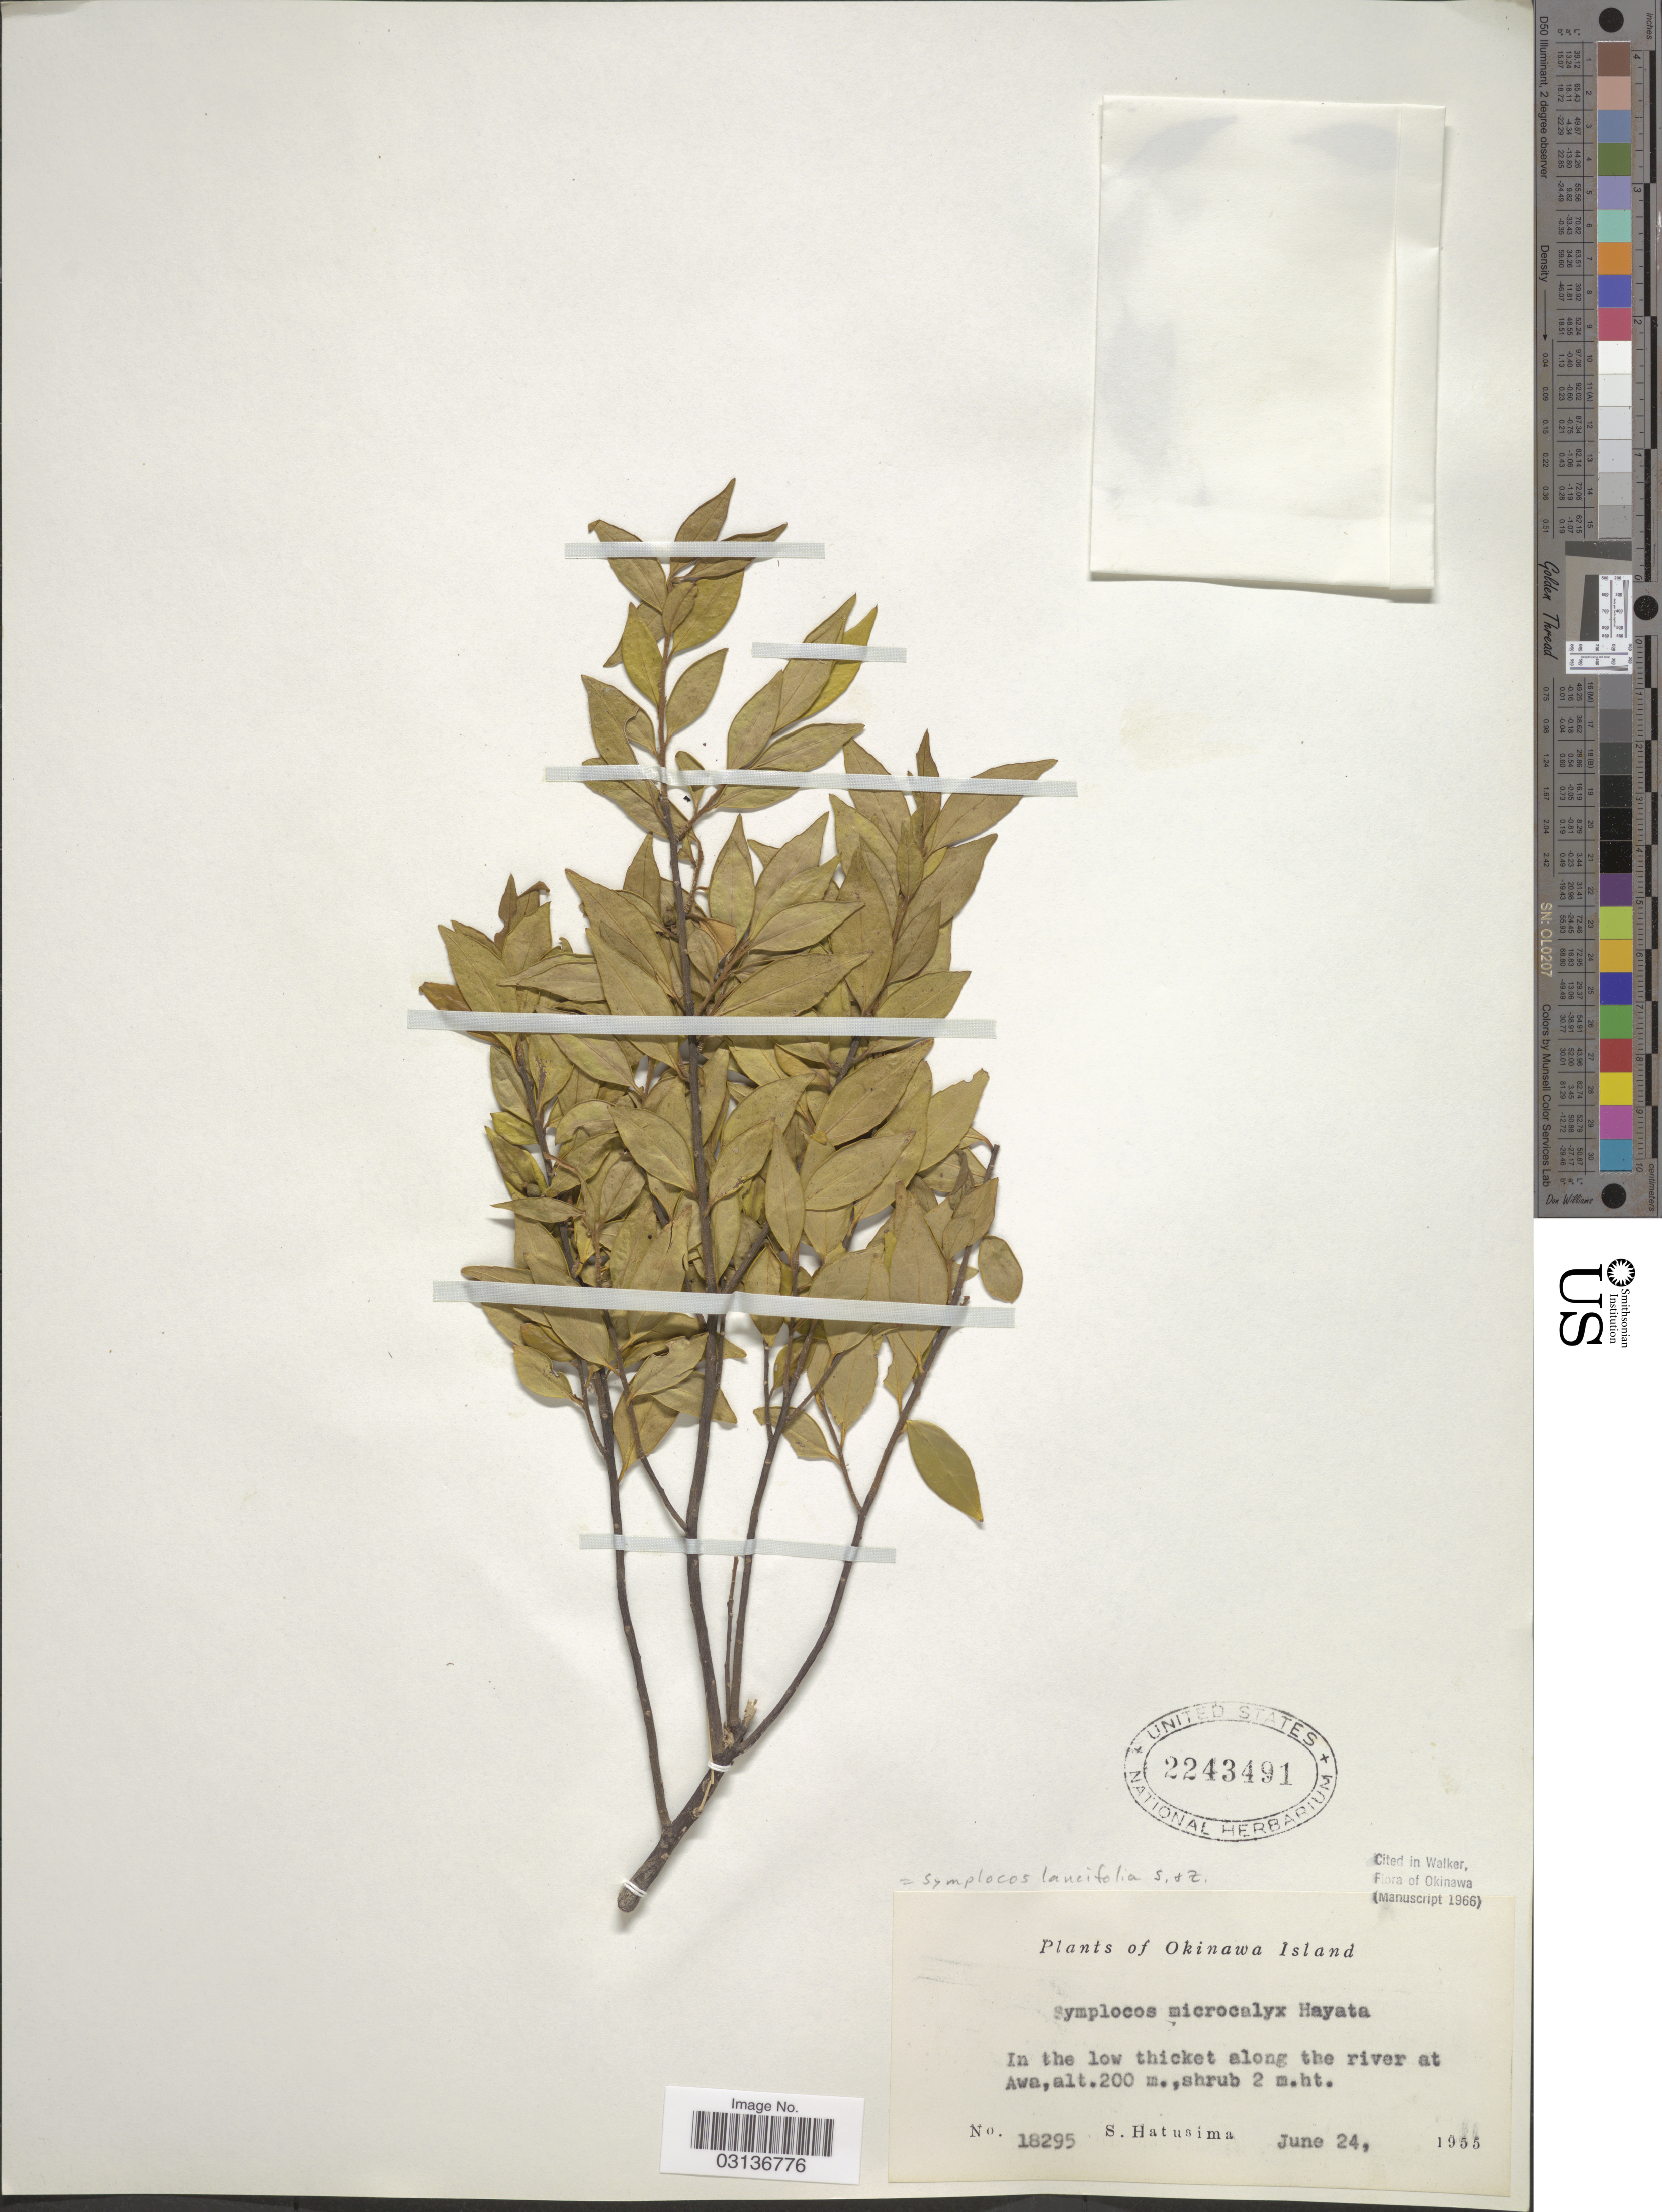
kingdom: Plantae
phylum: Tracheophyta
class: Magnoliopsida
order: Ericales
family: Symplocaceae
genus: Symplocos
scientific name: Symplocos lancifolia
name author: Siebert & Zucc.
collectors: S. Hatusima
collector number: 18295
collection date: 1955-06-24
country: Japan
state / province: Okinawa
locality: In the low thicket along the river at Awa.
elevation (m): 200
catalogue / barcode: US 2243491